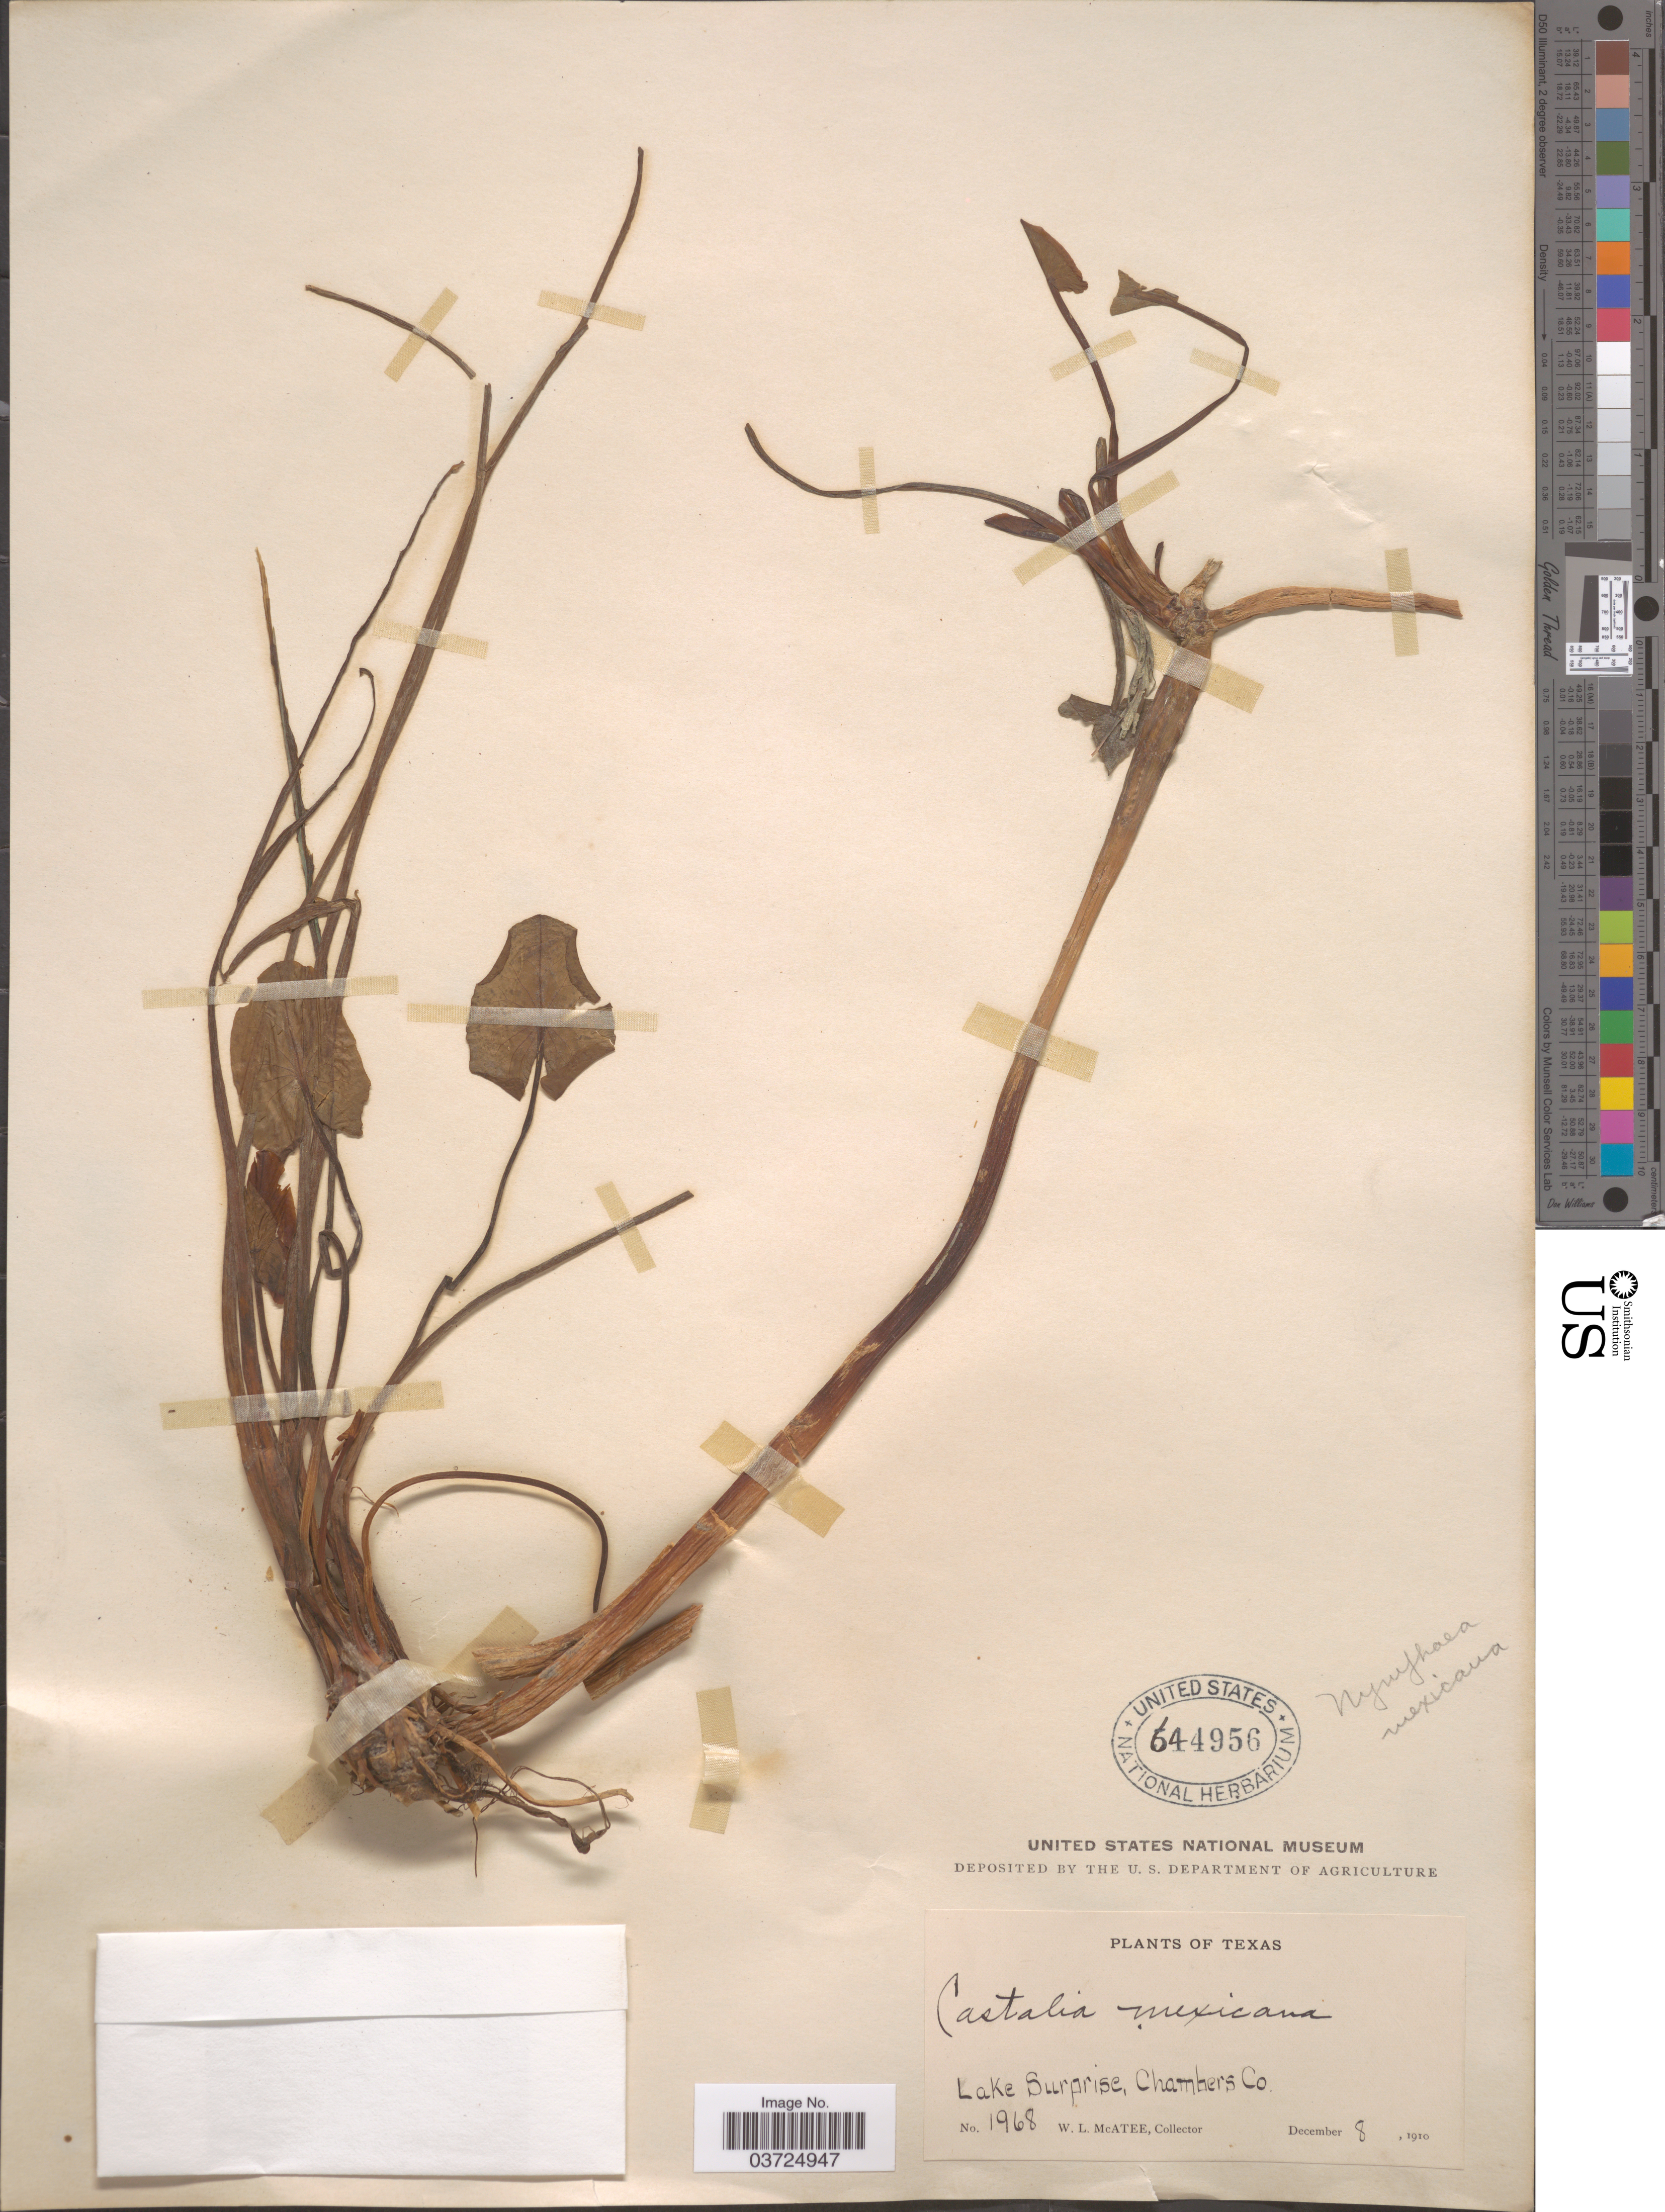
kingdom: Plantae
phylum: Tracheophyta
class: Magnoliopsida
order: Nymphaeales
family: Nymphaeaceae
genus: Nymphaea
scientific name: Nymphaea mexicana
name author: Zucc.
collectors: W. McAtee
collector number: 1968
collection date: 1910-12-08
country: United States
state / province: Texas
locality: Lake Surprise, Chambers Co.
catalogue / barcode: US 644956